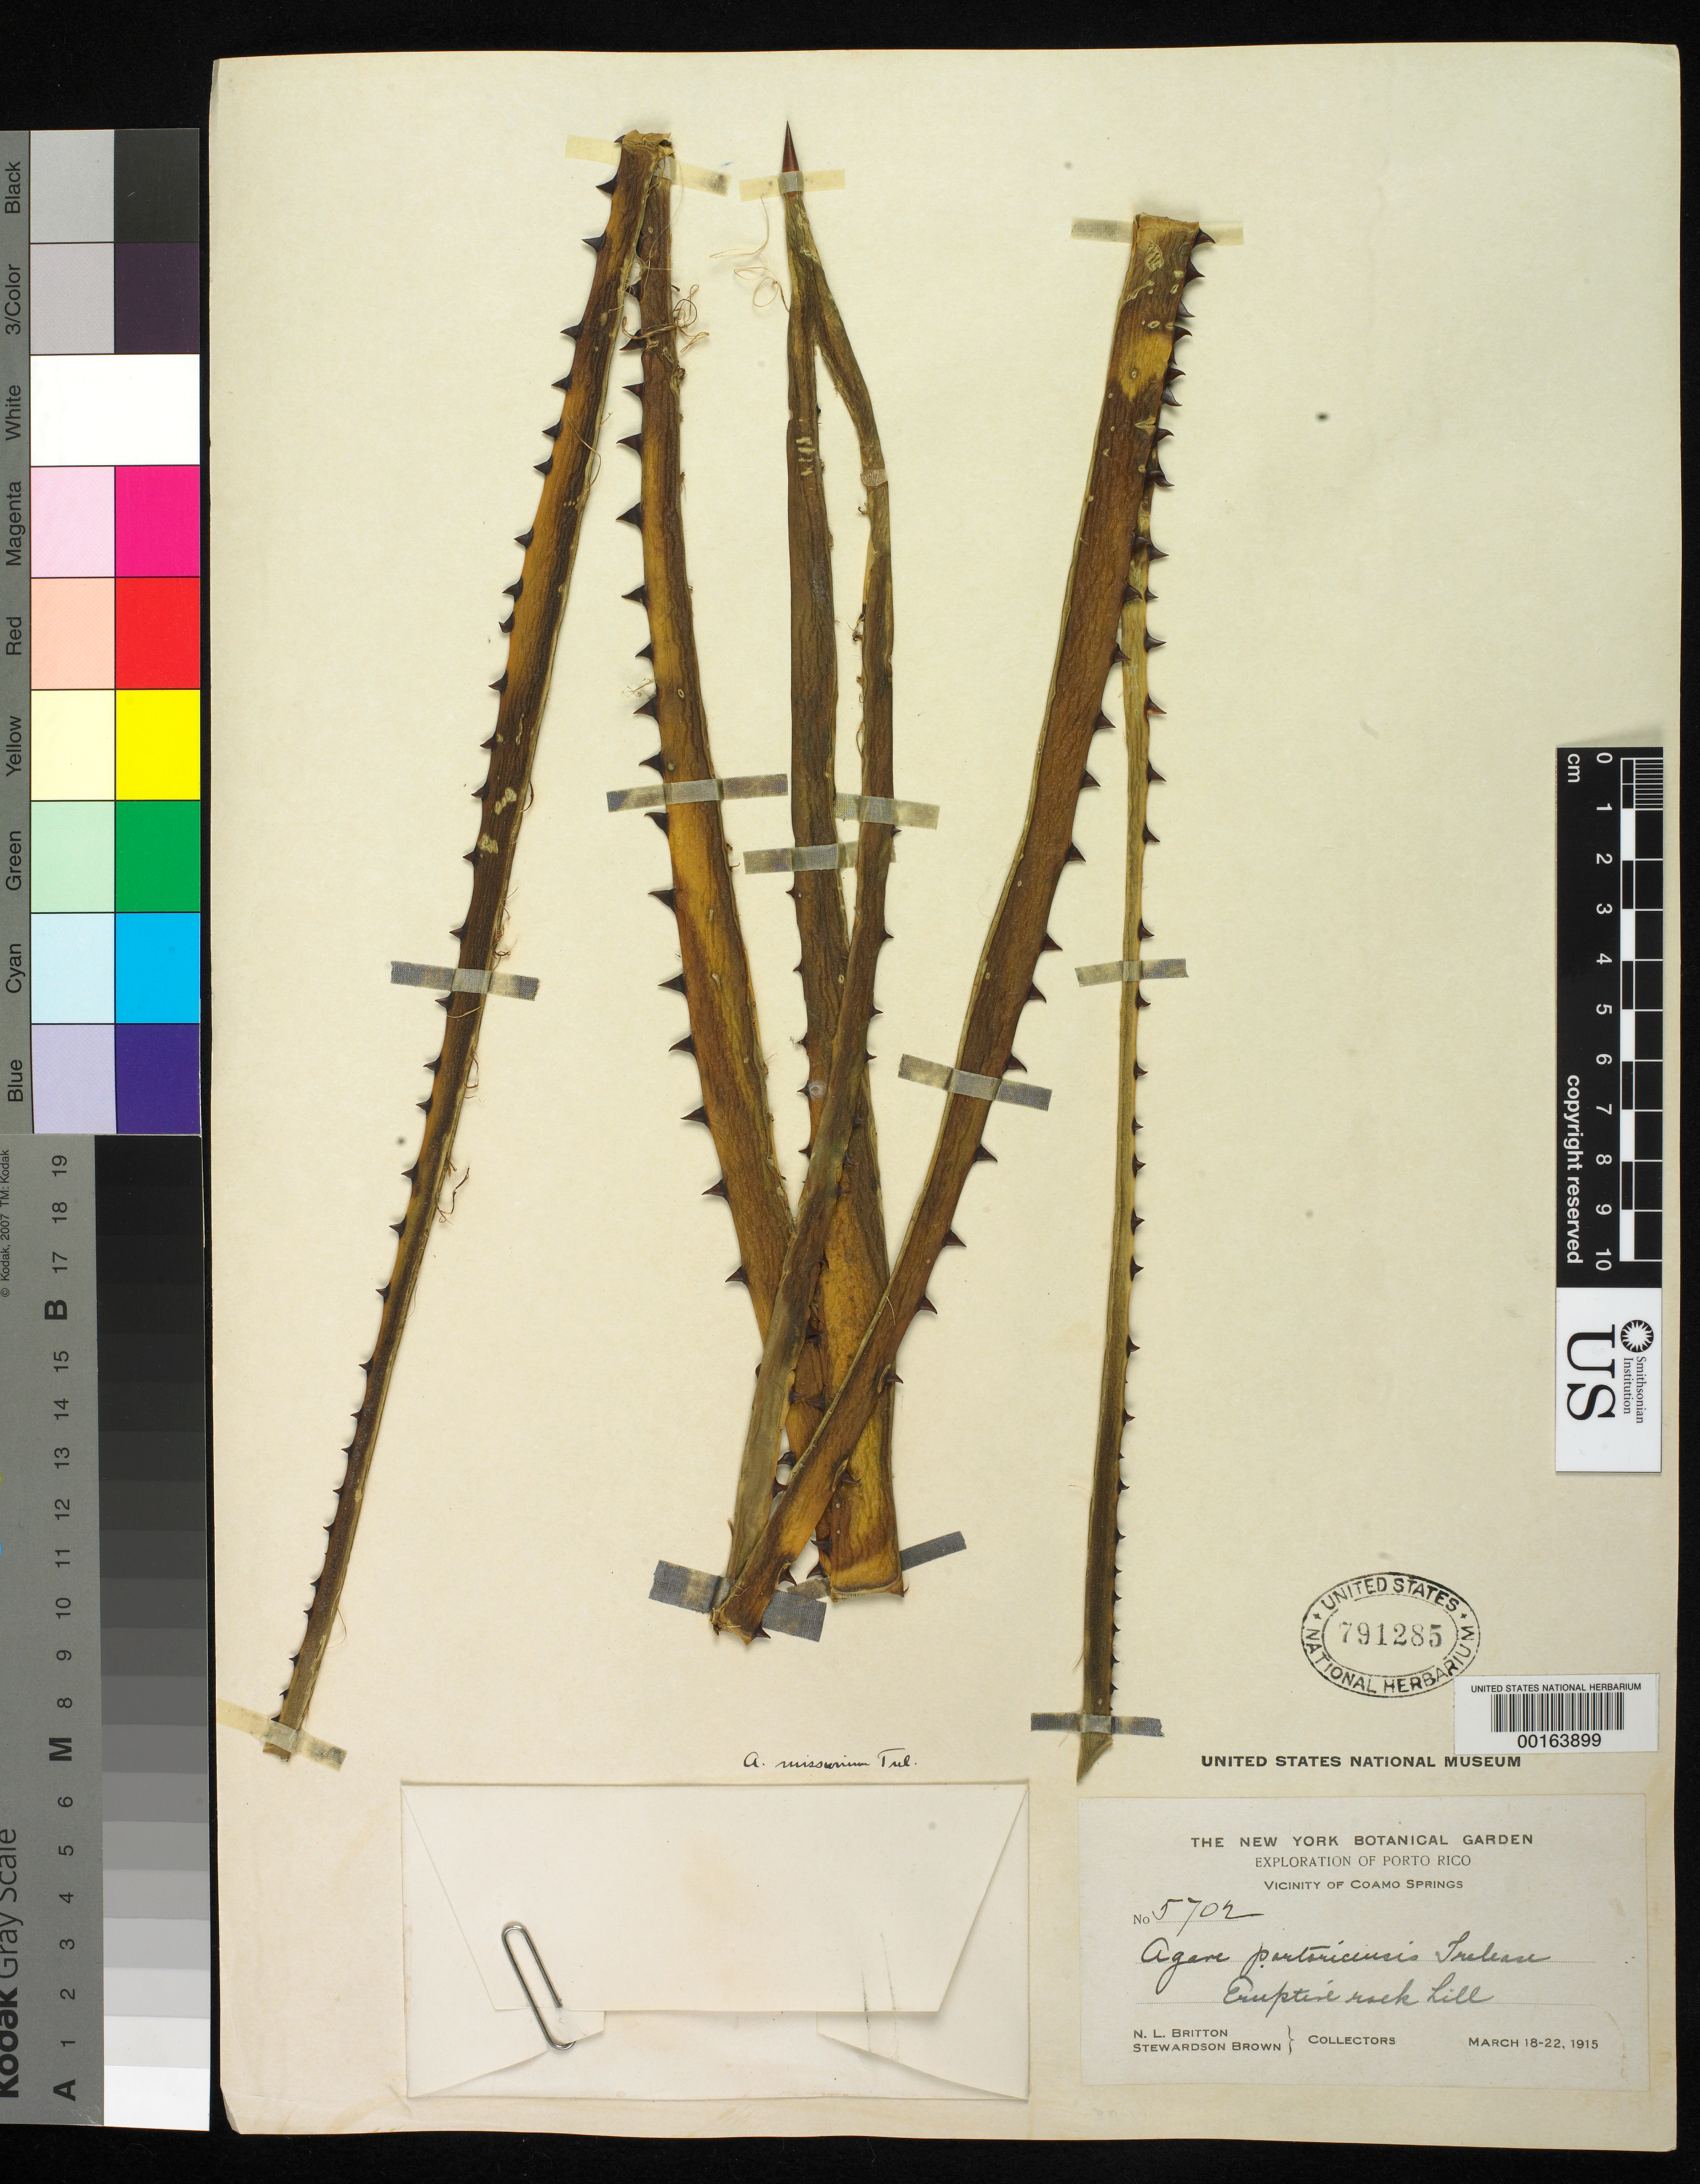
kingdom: Plantae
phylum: Tracheophyta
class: Liliopsida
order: Asparagales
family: Asparagaceae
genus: Agave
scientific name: Agave missionum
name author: Trel.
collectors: N. Britton & S. Brown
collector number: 5702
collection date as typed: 18 Mar 1915 to 22 Mar 1915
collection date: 1915-03-18/1915-03-22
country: Puerto Rico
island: Greater Antilles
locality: Vicinity of coamo springs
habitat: Eruptine rock hill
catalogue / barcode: US 791285